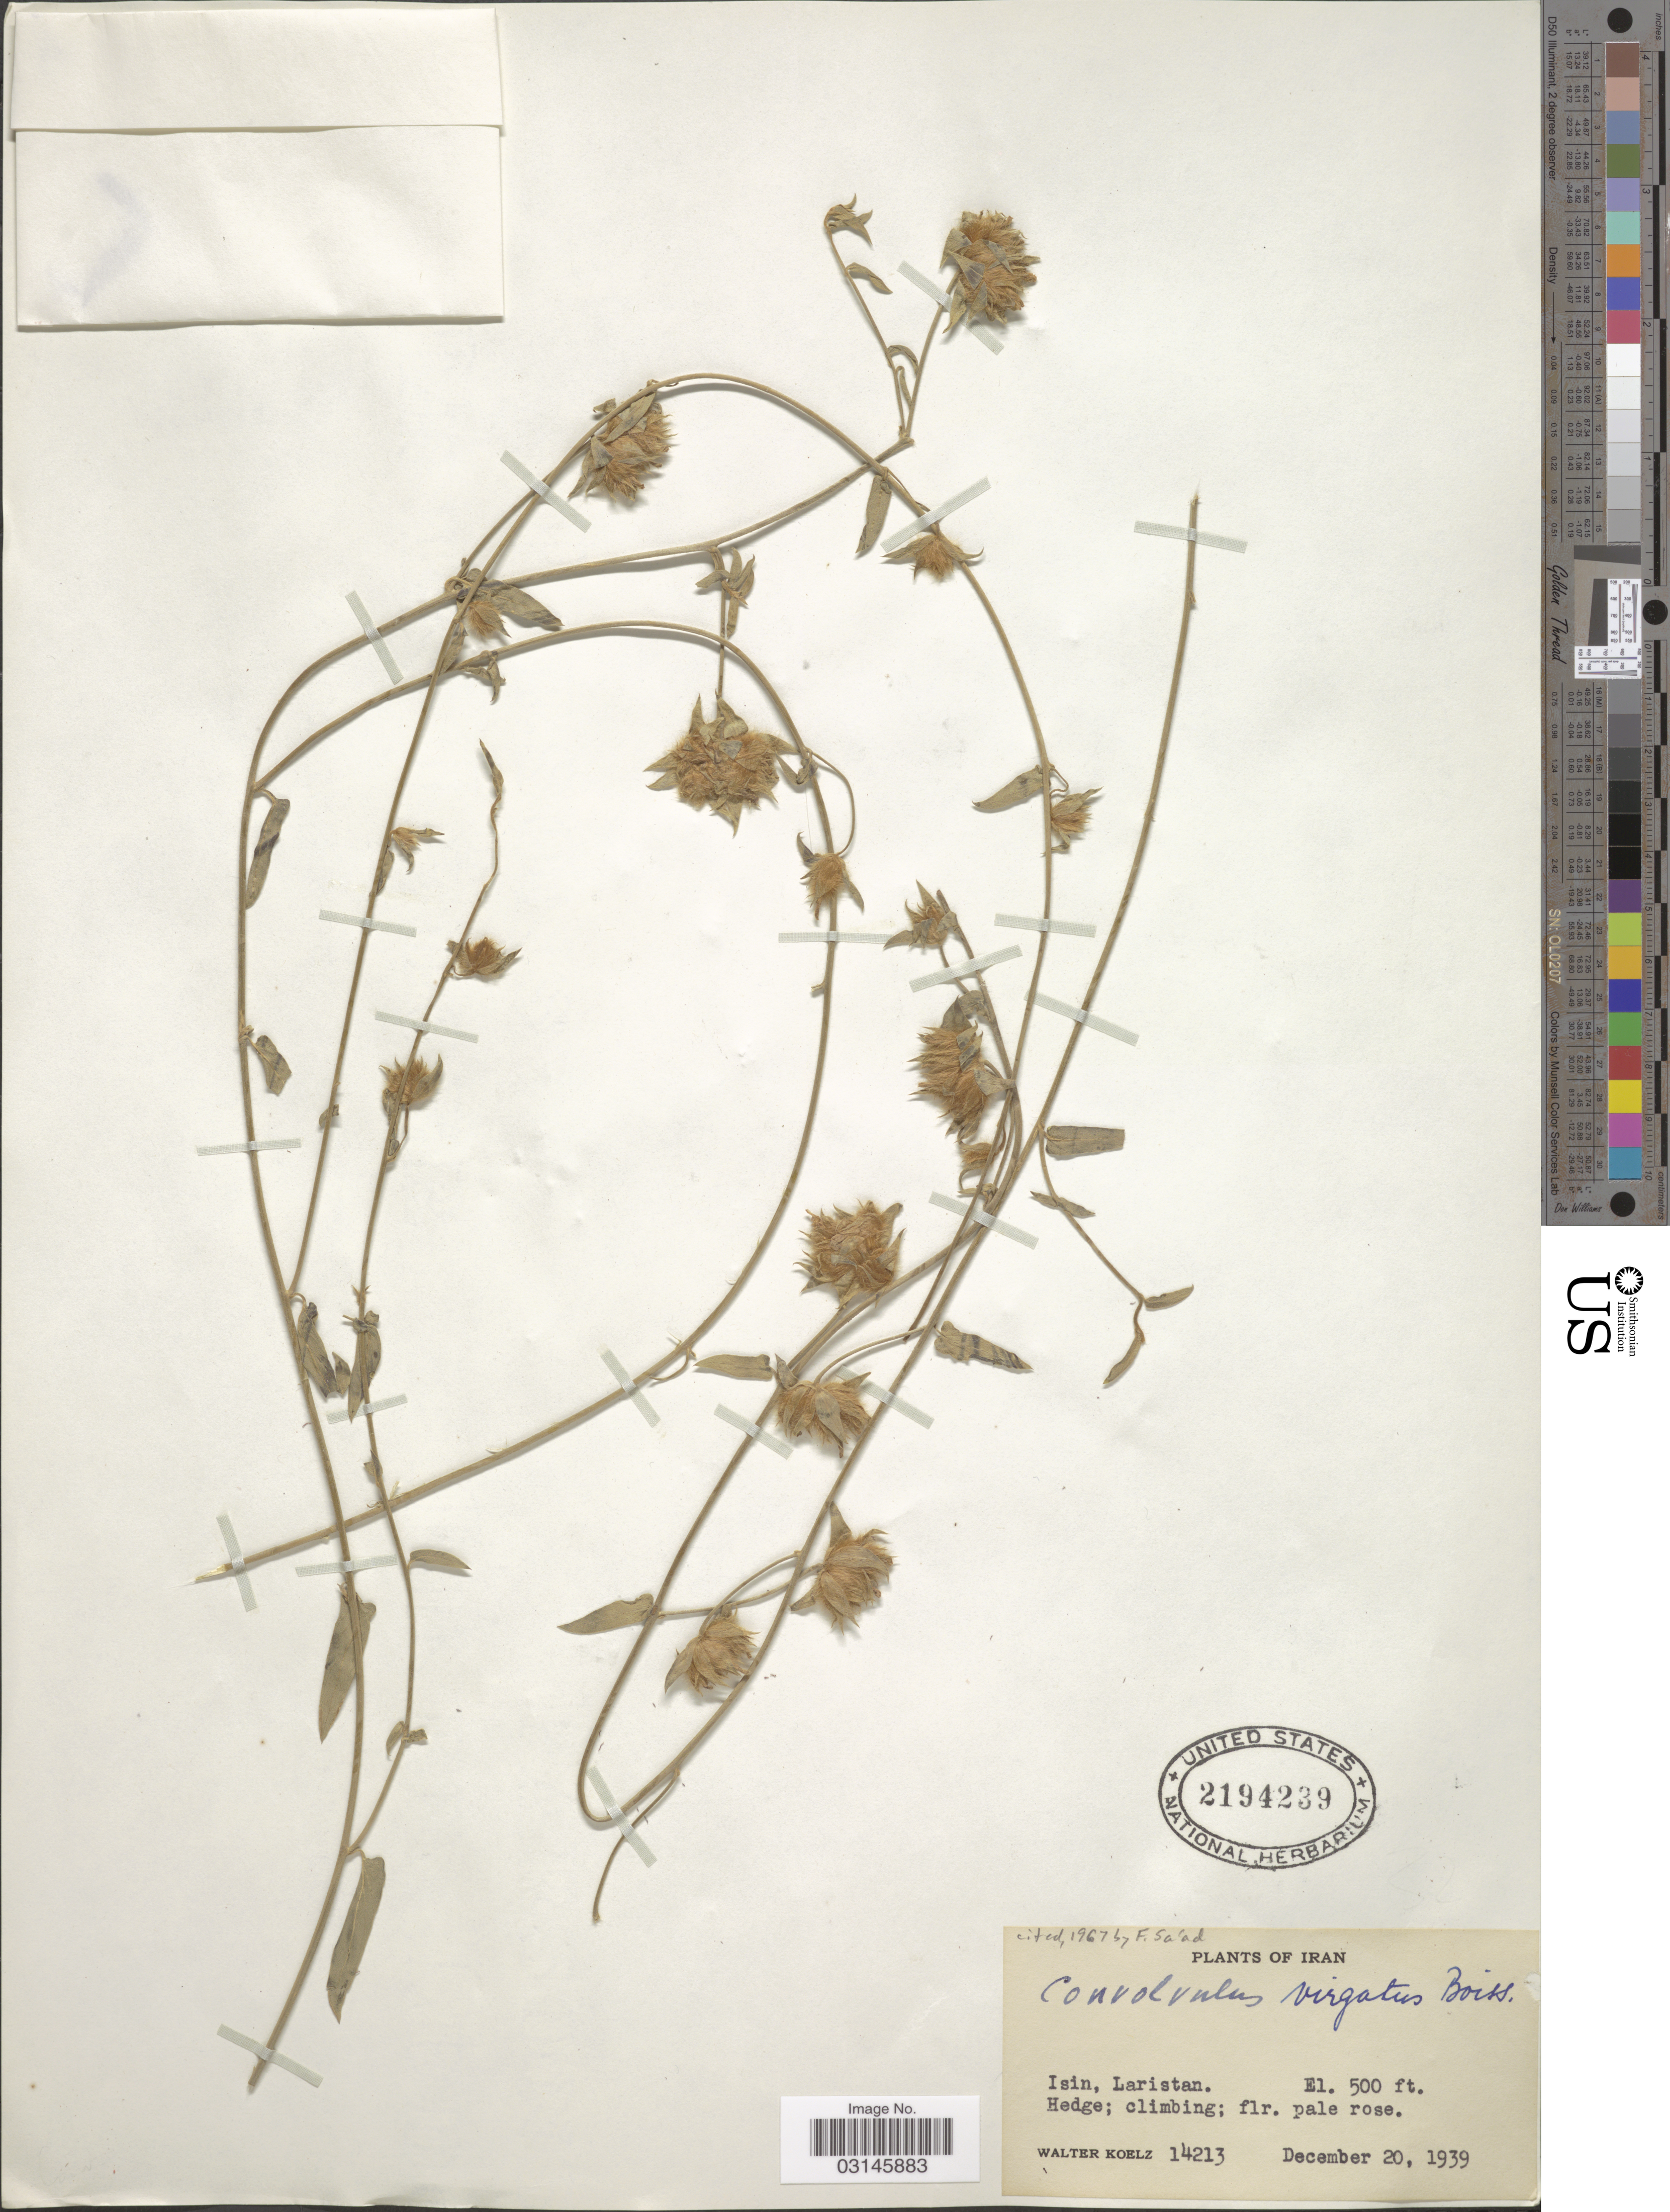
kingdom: Plantae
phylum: Tracheophyta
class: Magnoliopsida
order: Solanales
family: Convolvulaceae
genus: Convolvulus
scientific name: Convolvulus virgatus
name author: Boiss.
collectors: W. N. Koelz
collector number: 14213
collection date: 1939-12-20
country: Iran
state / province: Hormozgan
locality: Isin, Laristan.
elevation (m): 152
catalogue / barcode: US 2194239